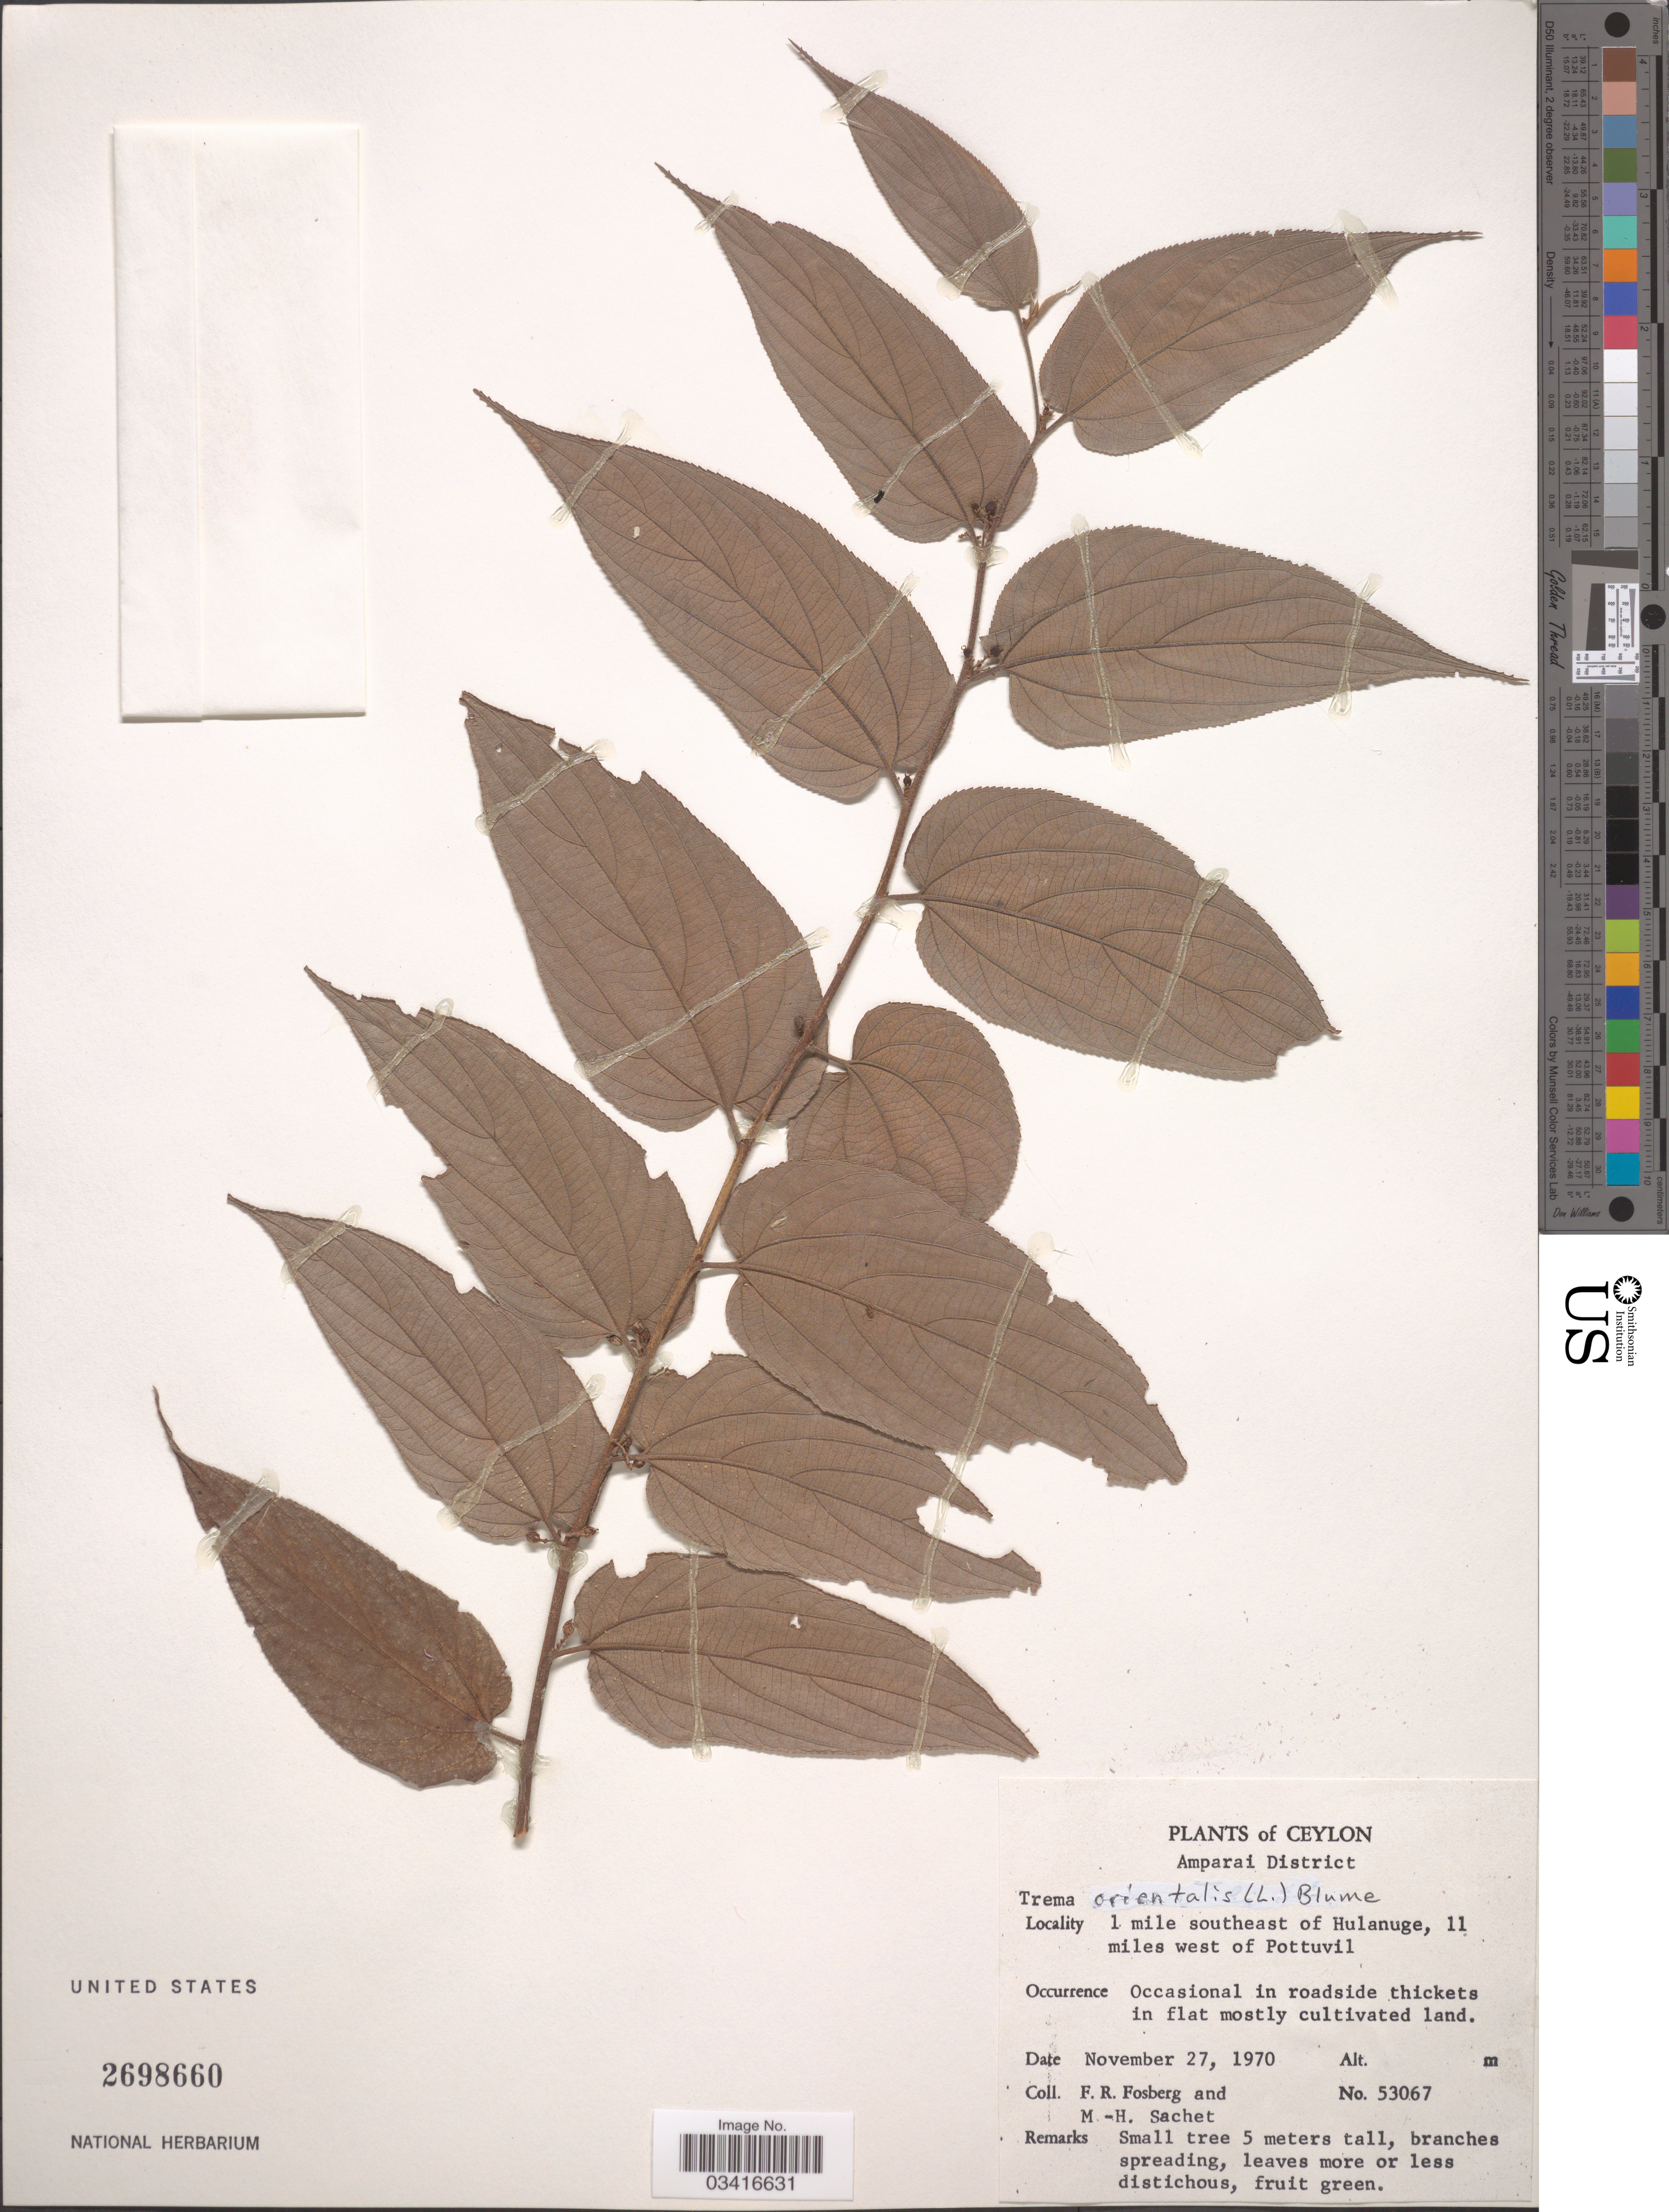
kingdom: Plantae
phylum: Tracheophyta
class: Magnoliopsida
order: Rosales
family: Cannabaceae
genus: Trema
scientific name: Trema orientale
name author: (L.) Blume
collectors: F. R. Fosberg & M.-H. Sachet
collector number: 53067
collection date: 1970-11-27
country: Sri Lanka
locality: Ceylon. Amparai District. 1 mile southeast of Hulanuge, 11 miles west of Pottuvil.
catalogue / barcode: US 2698660